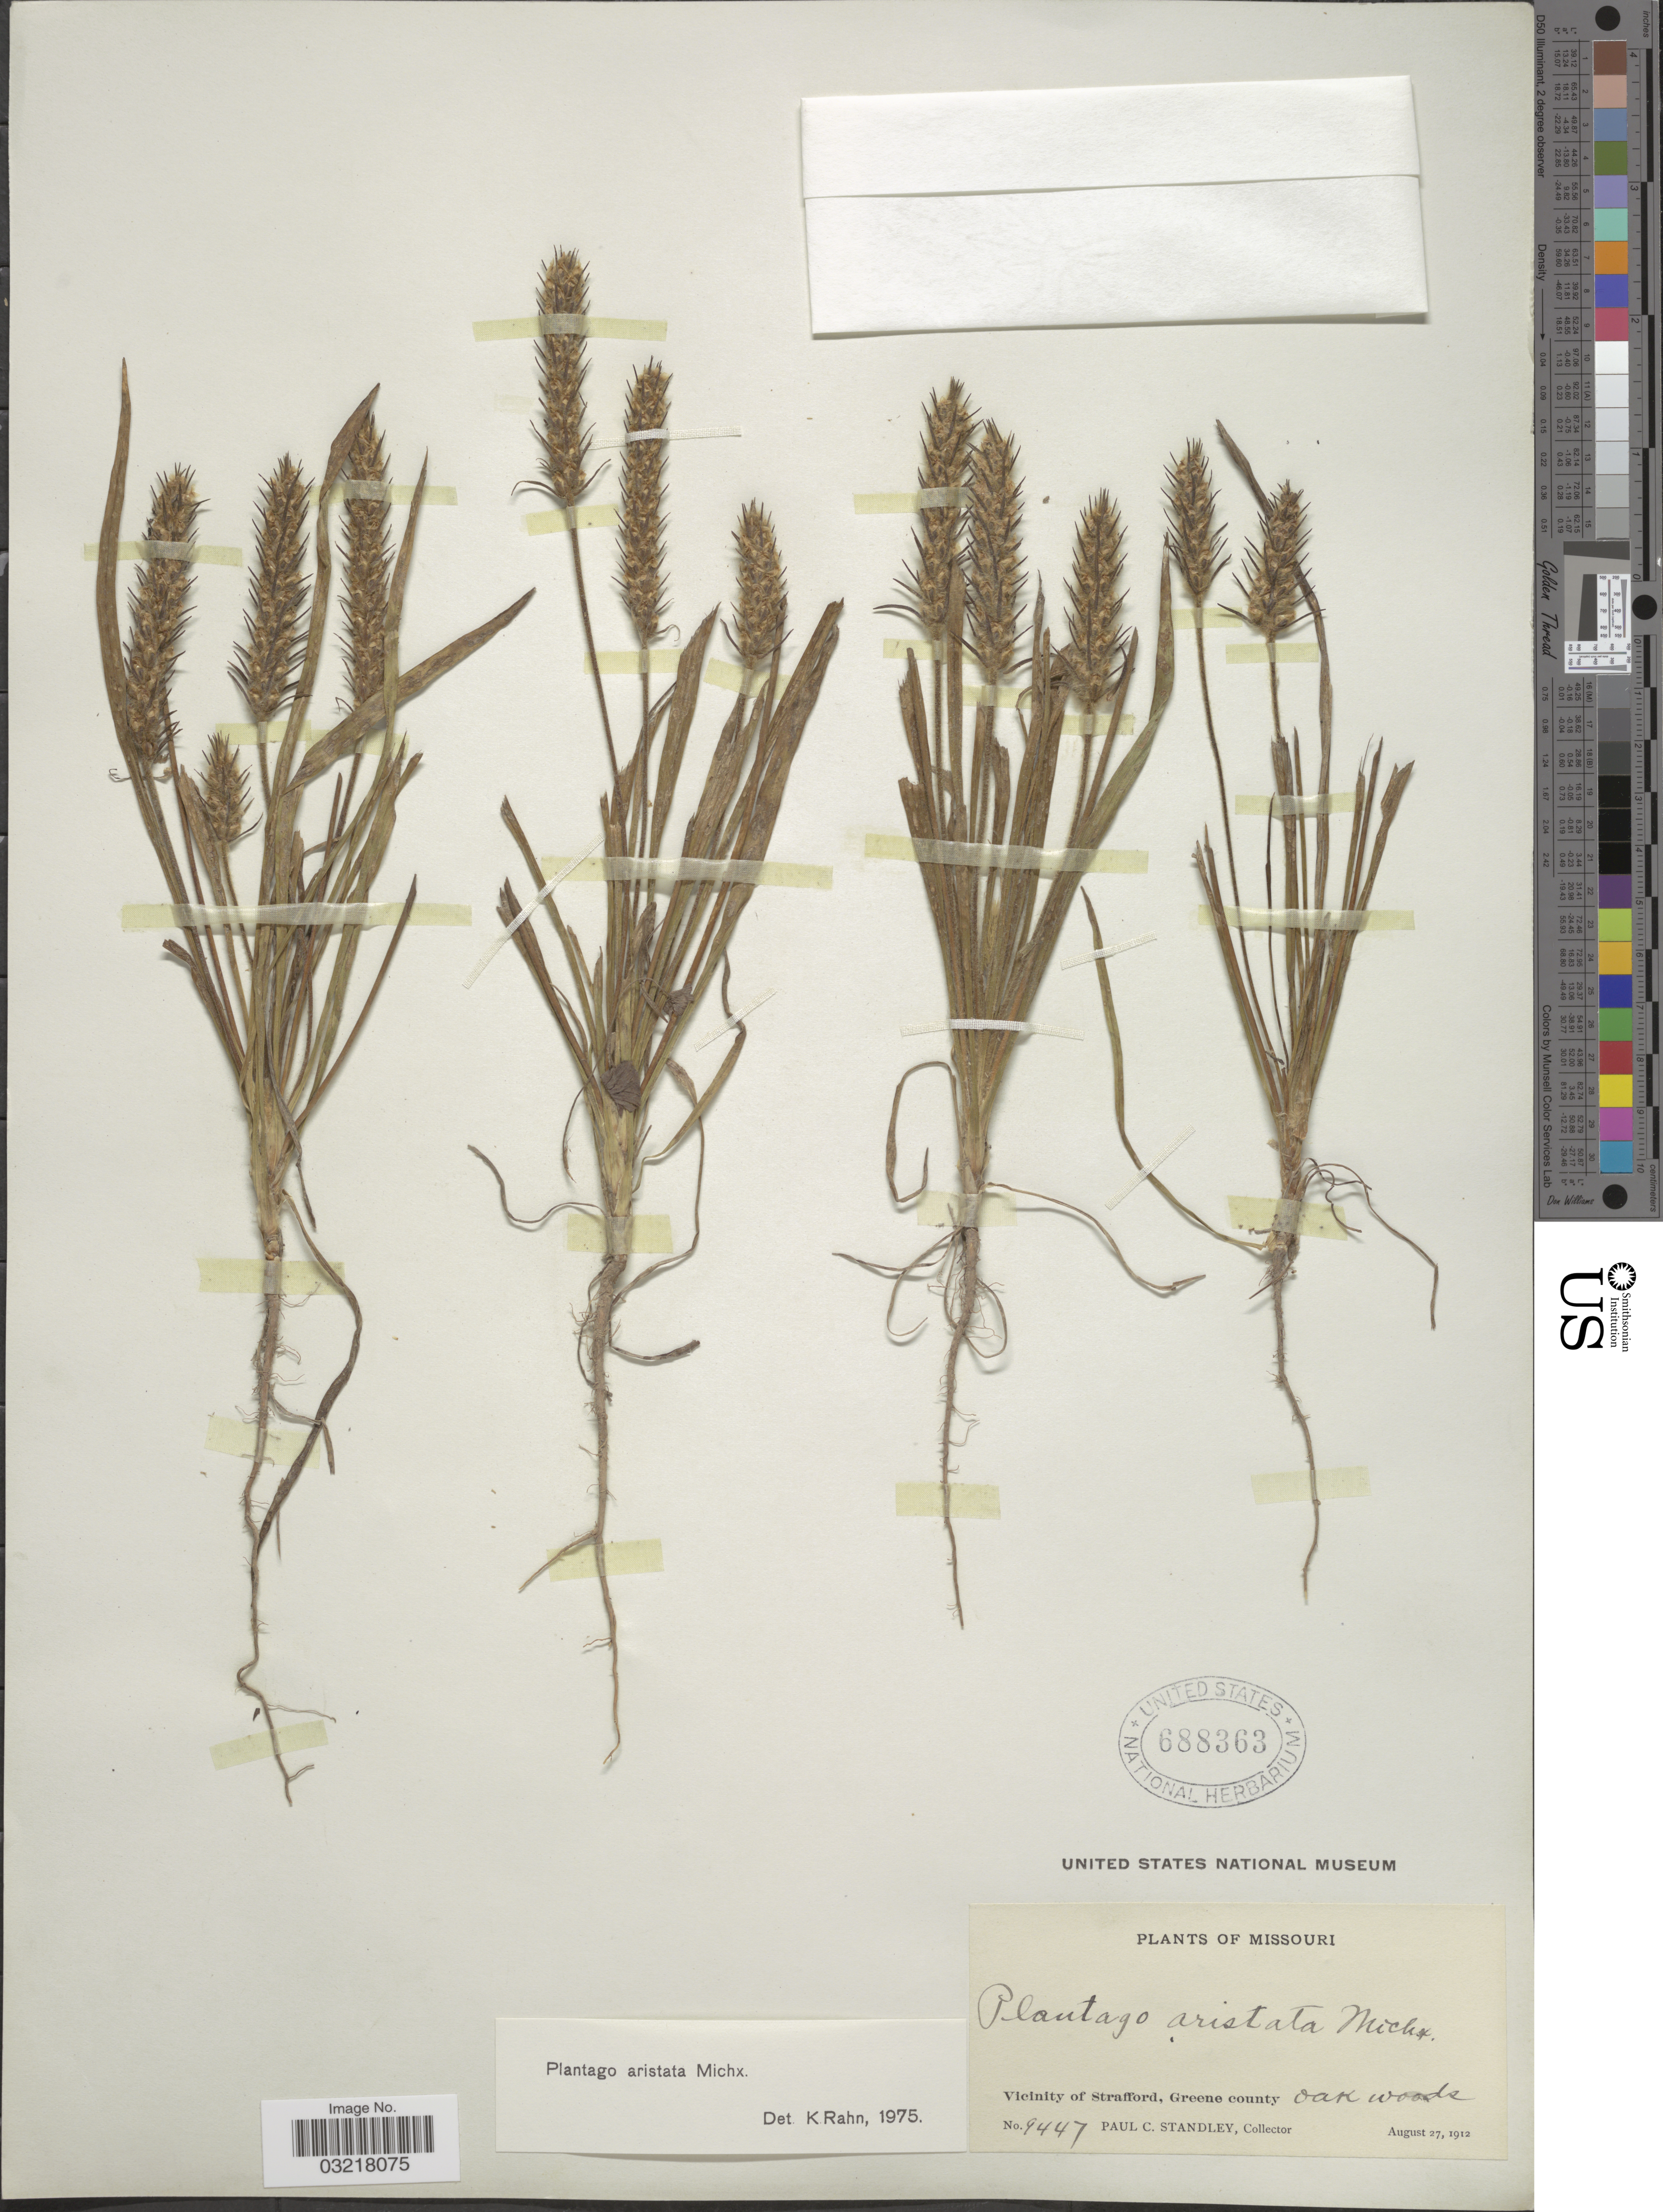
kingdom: Plantae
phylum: Tracheophyta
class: Magnoliopsida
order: Lamiales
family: Plantaginaceae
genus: Plantago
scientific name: Plantago aristata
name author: Michx.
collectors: P. C. Standley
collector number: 9447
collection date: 1912-08-27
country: United States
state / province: Missouri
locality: Vicinity of Strafford, Greene county.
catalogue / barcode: US 688363